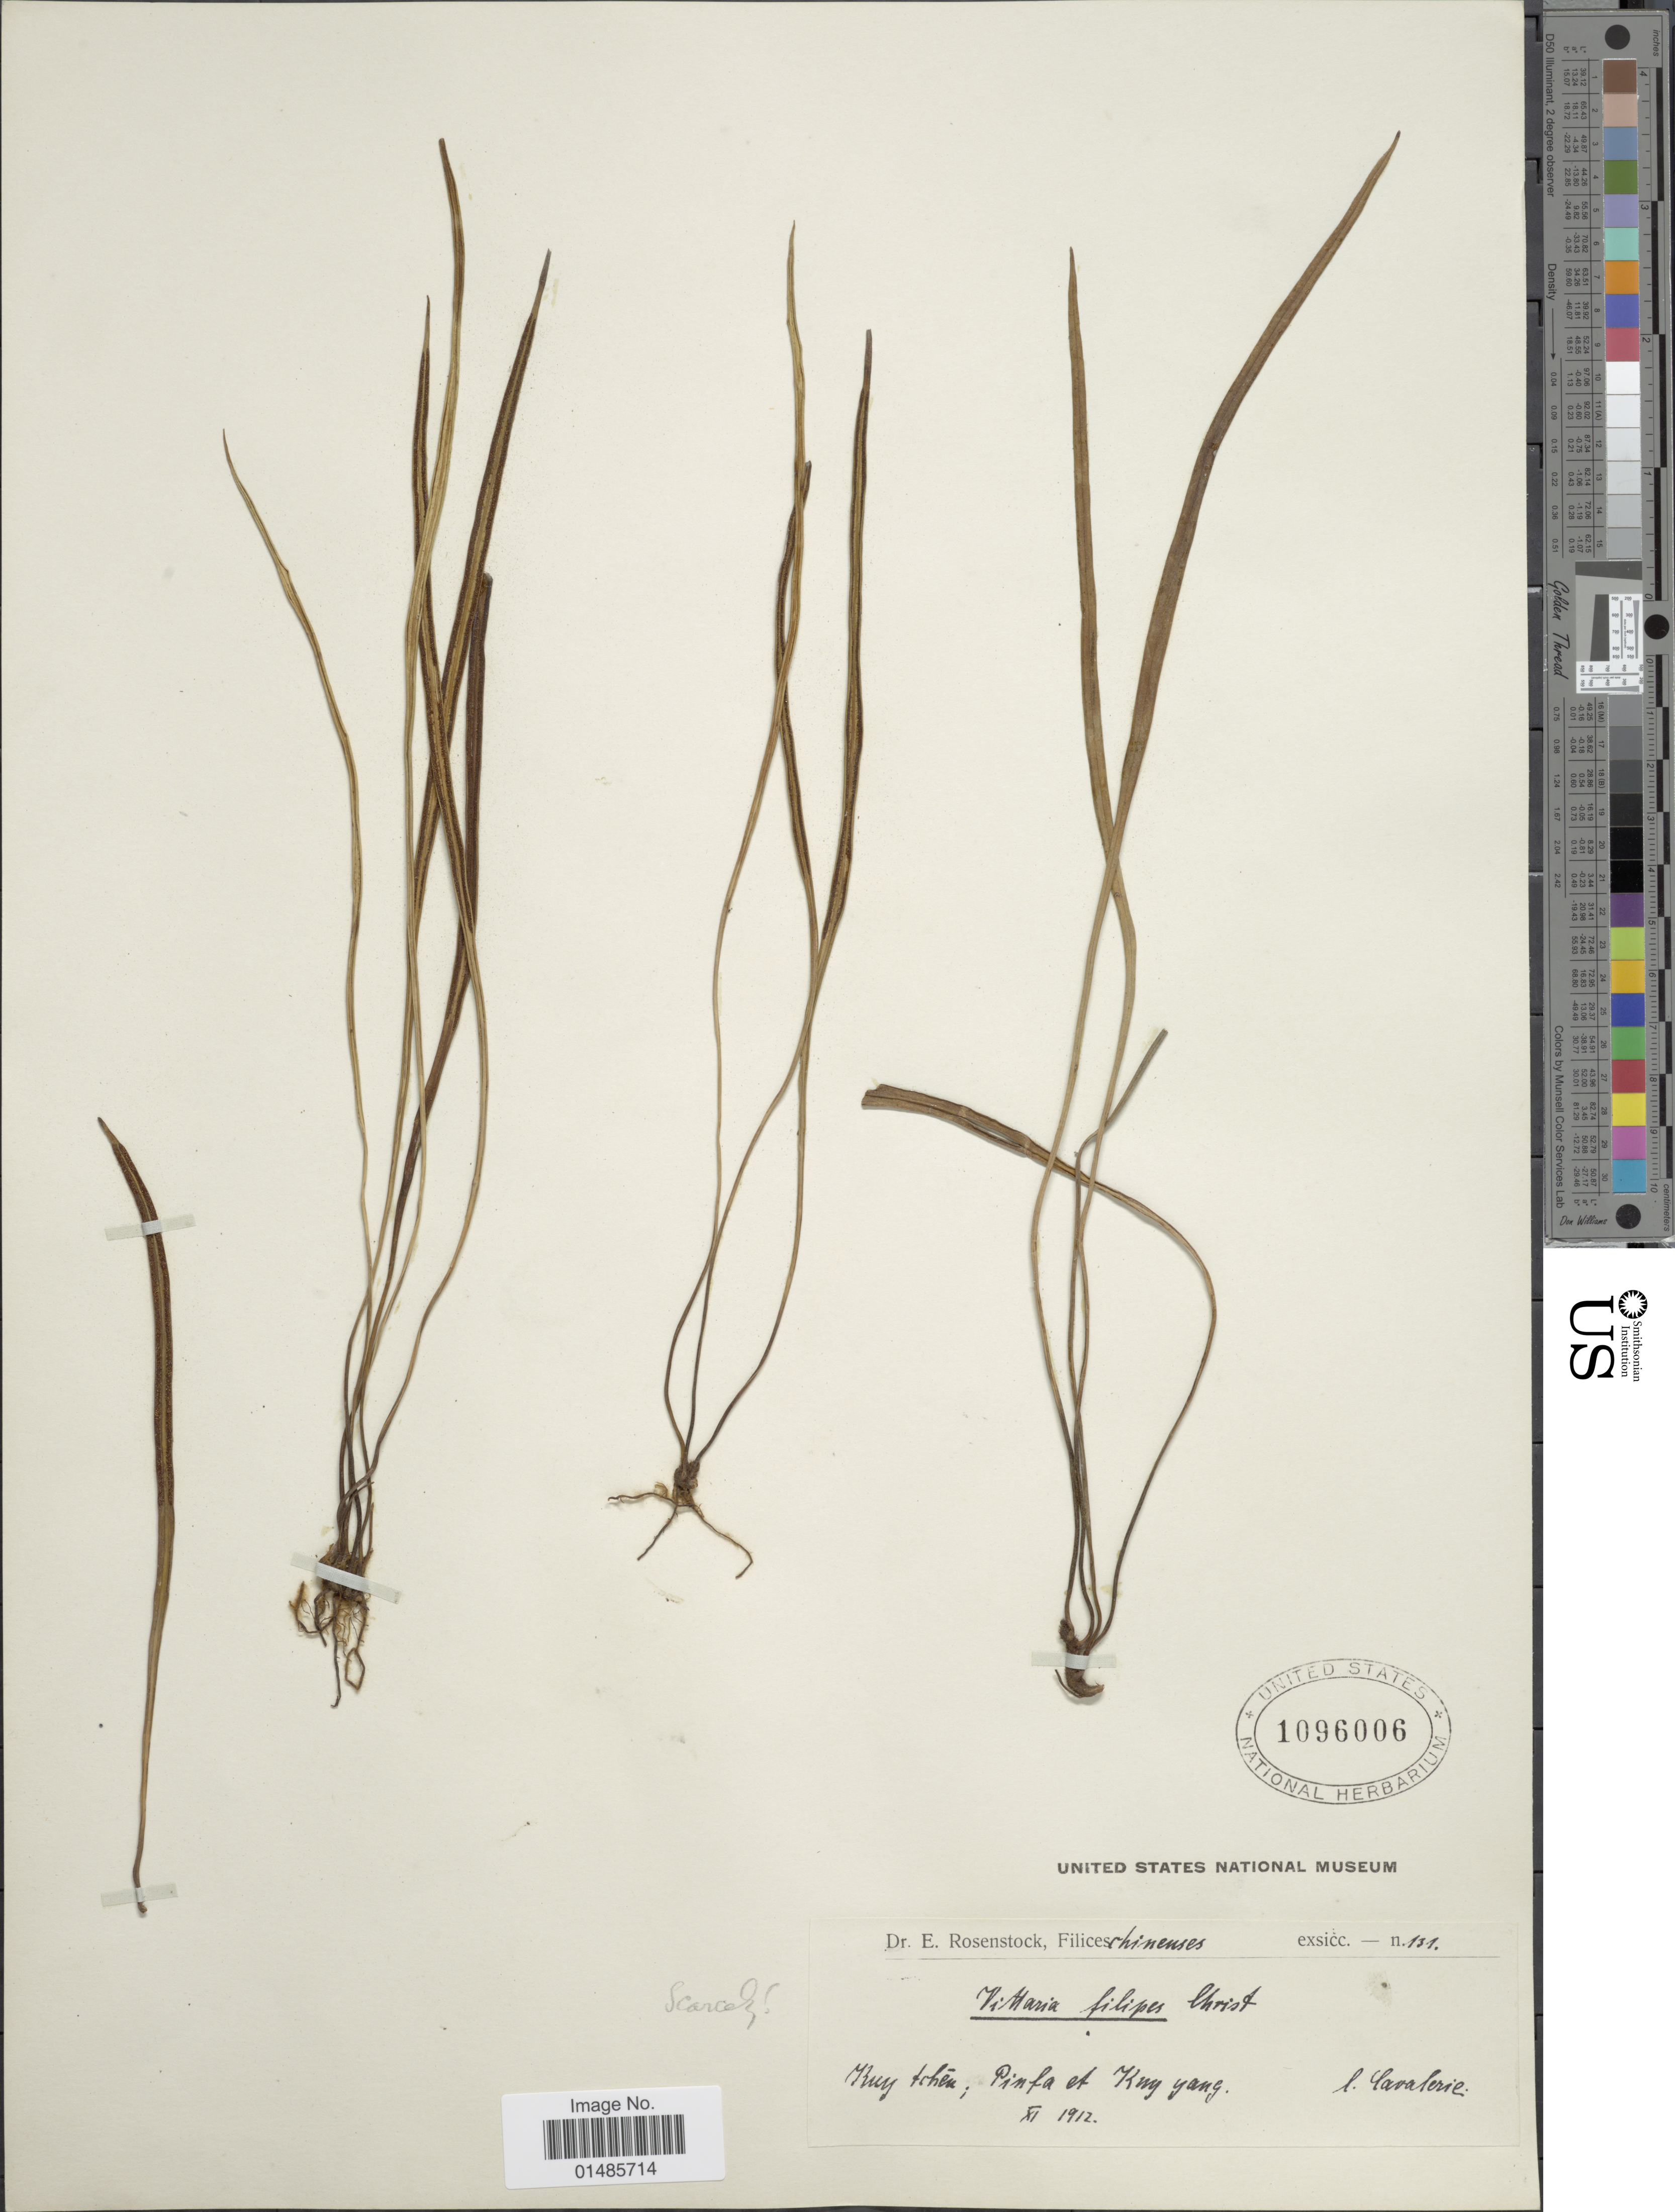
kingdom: Plantae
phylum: Tracheophyta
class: Polypodiopsida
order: Polypodiales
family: Pteridaceae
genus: Haplopteris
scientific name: Haplopteris flexuosa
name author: (Fée) E.H. Crane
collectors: -. Cavalerie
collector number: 131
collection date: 1912-11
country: China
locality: Kuy Acheu; Pinfa et Kuy yang.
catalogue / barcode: US 1096006